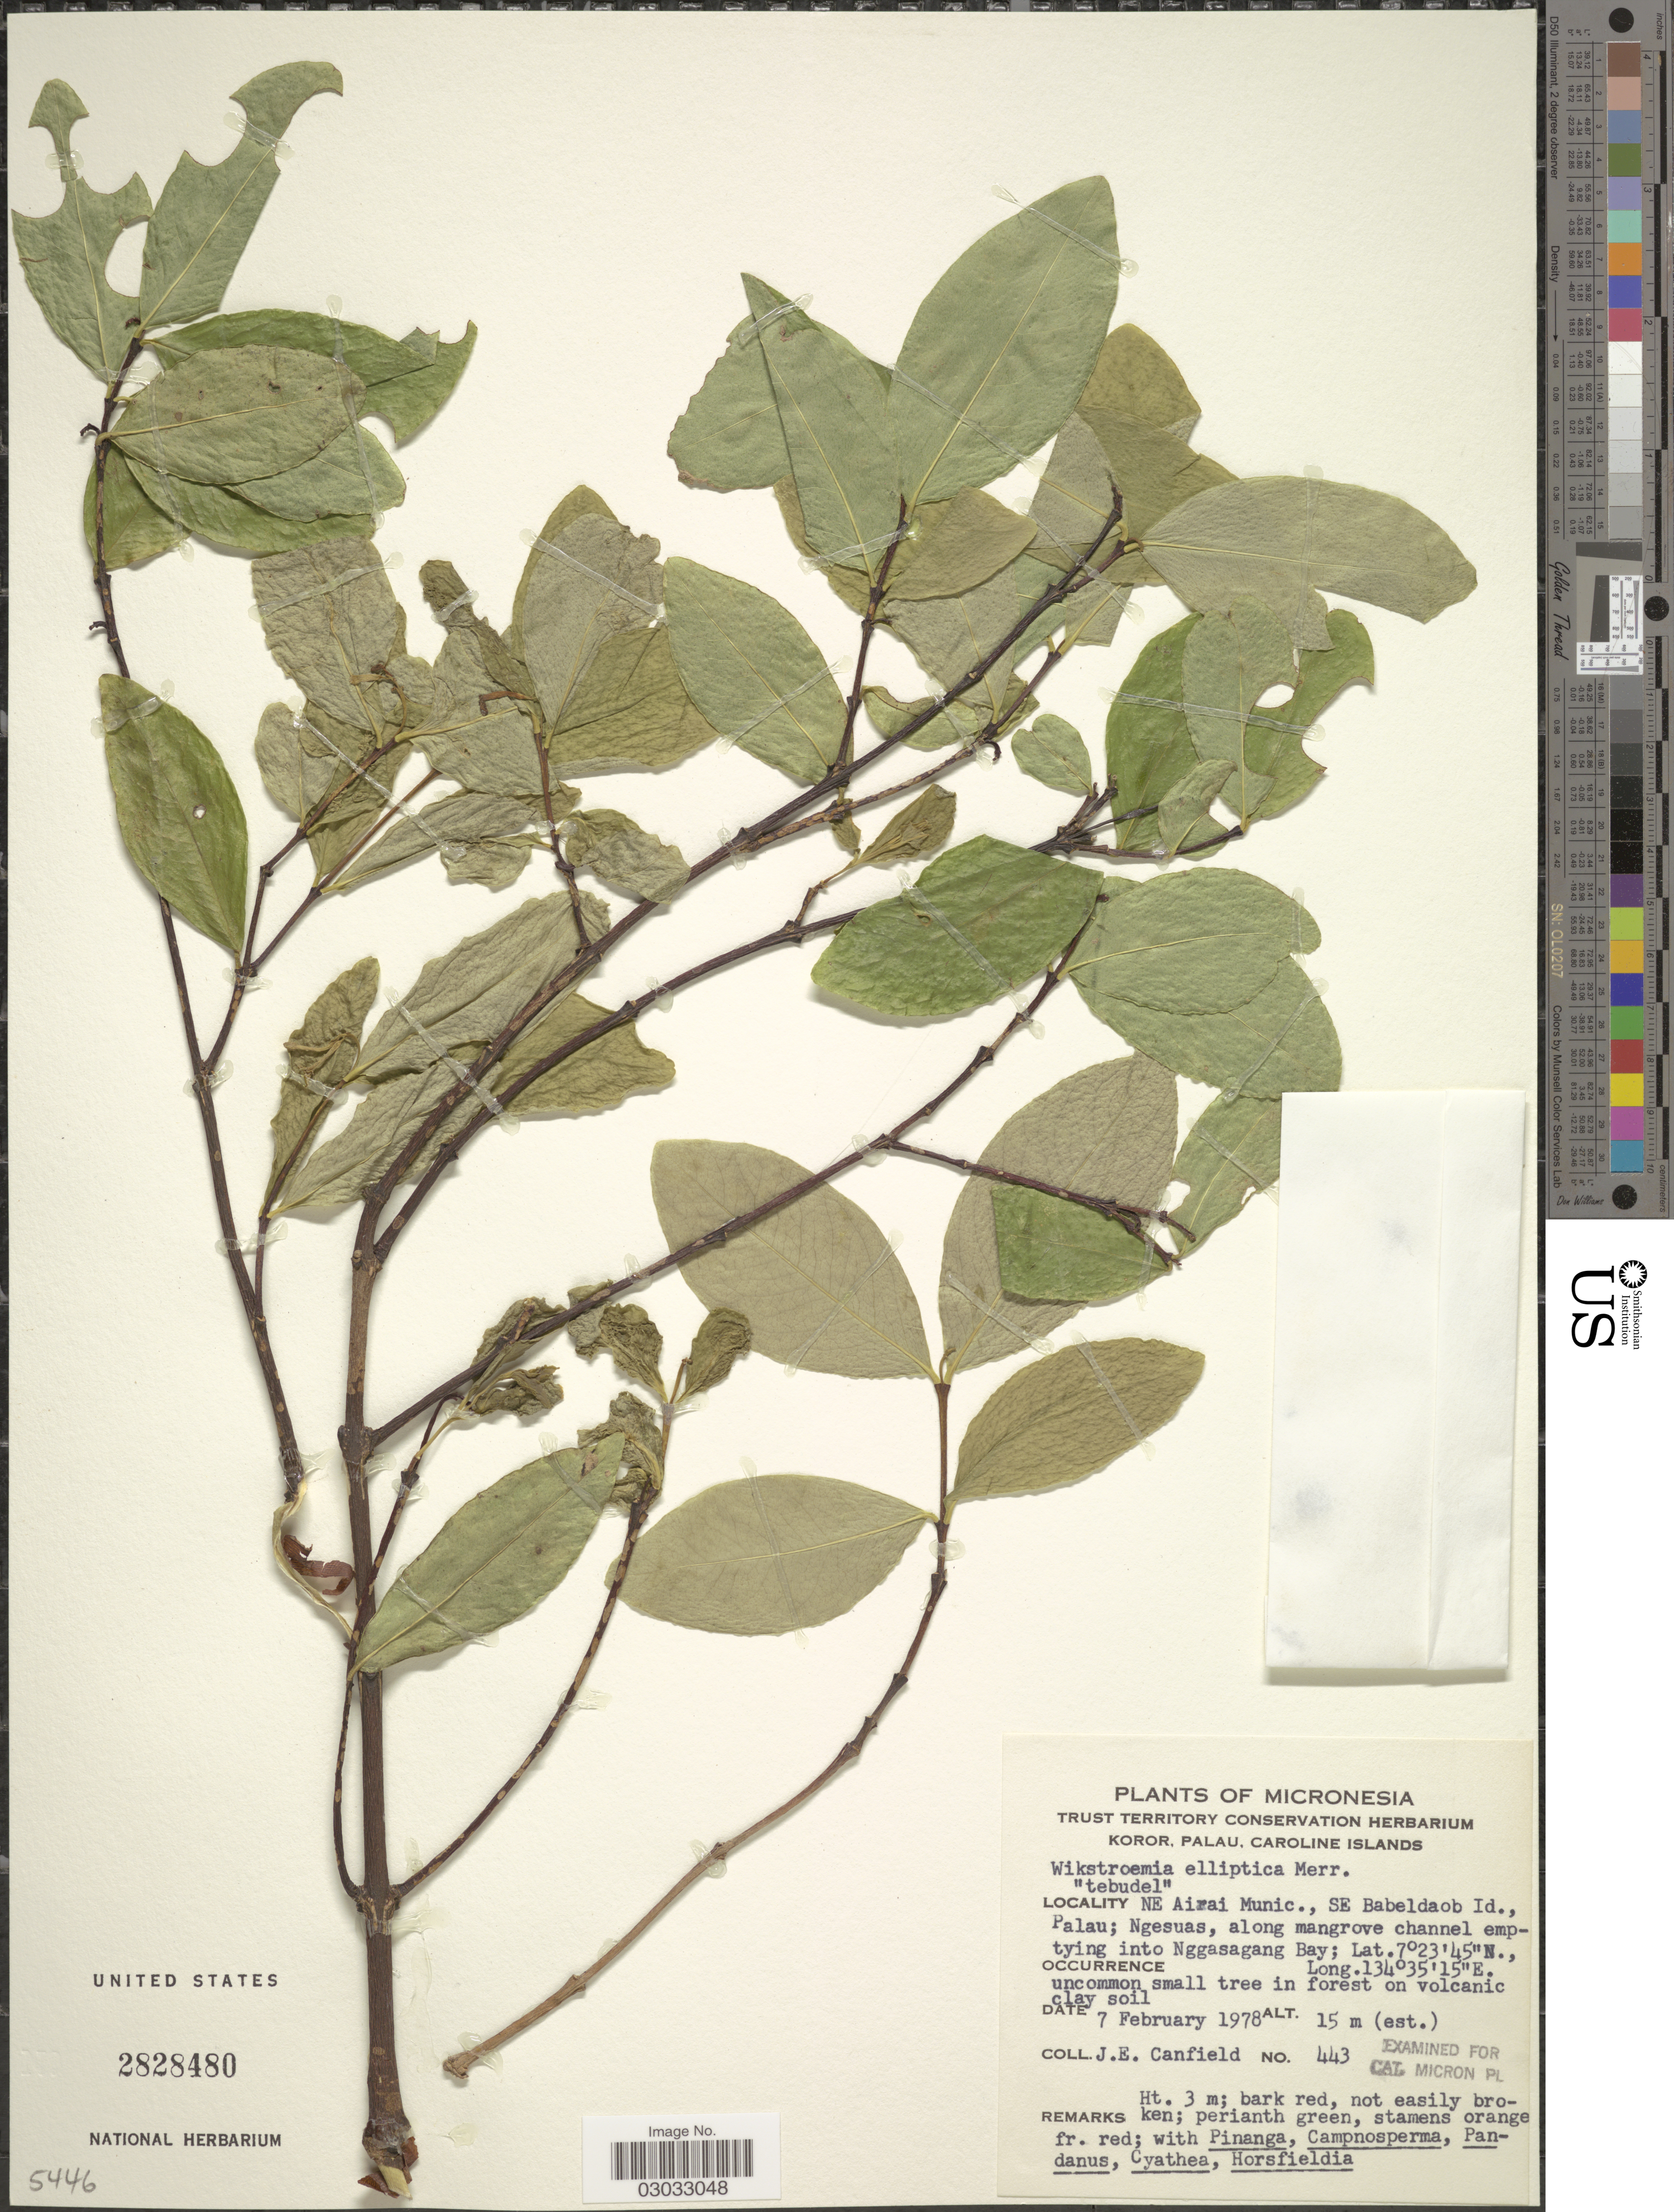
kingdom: Plantae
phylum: Tracheophyta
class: Magnoliopsida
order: Malvales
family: Thymelaeaceae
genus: Wikstroemia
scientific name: Wikstroemia elliptica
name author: Merr.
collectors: J. E. Canfield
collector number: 443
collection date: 1978-02-07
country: Palau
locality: Micronesia, Koror, Palau, Caroline Islands, NE Airai Munic., SE Babeldaob Id., Palau; Ngesuas, along mangrove channel emptying into Nggasagang Bay.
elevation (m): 15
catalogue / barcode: US 2828480